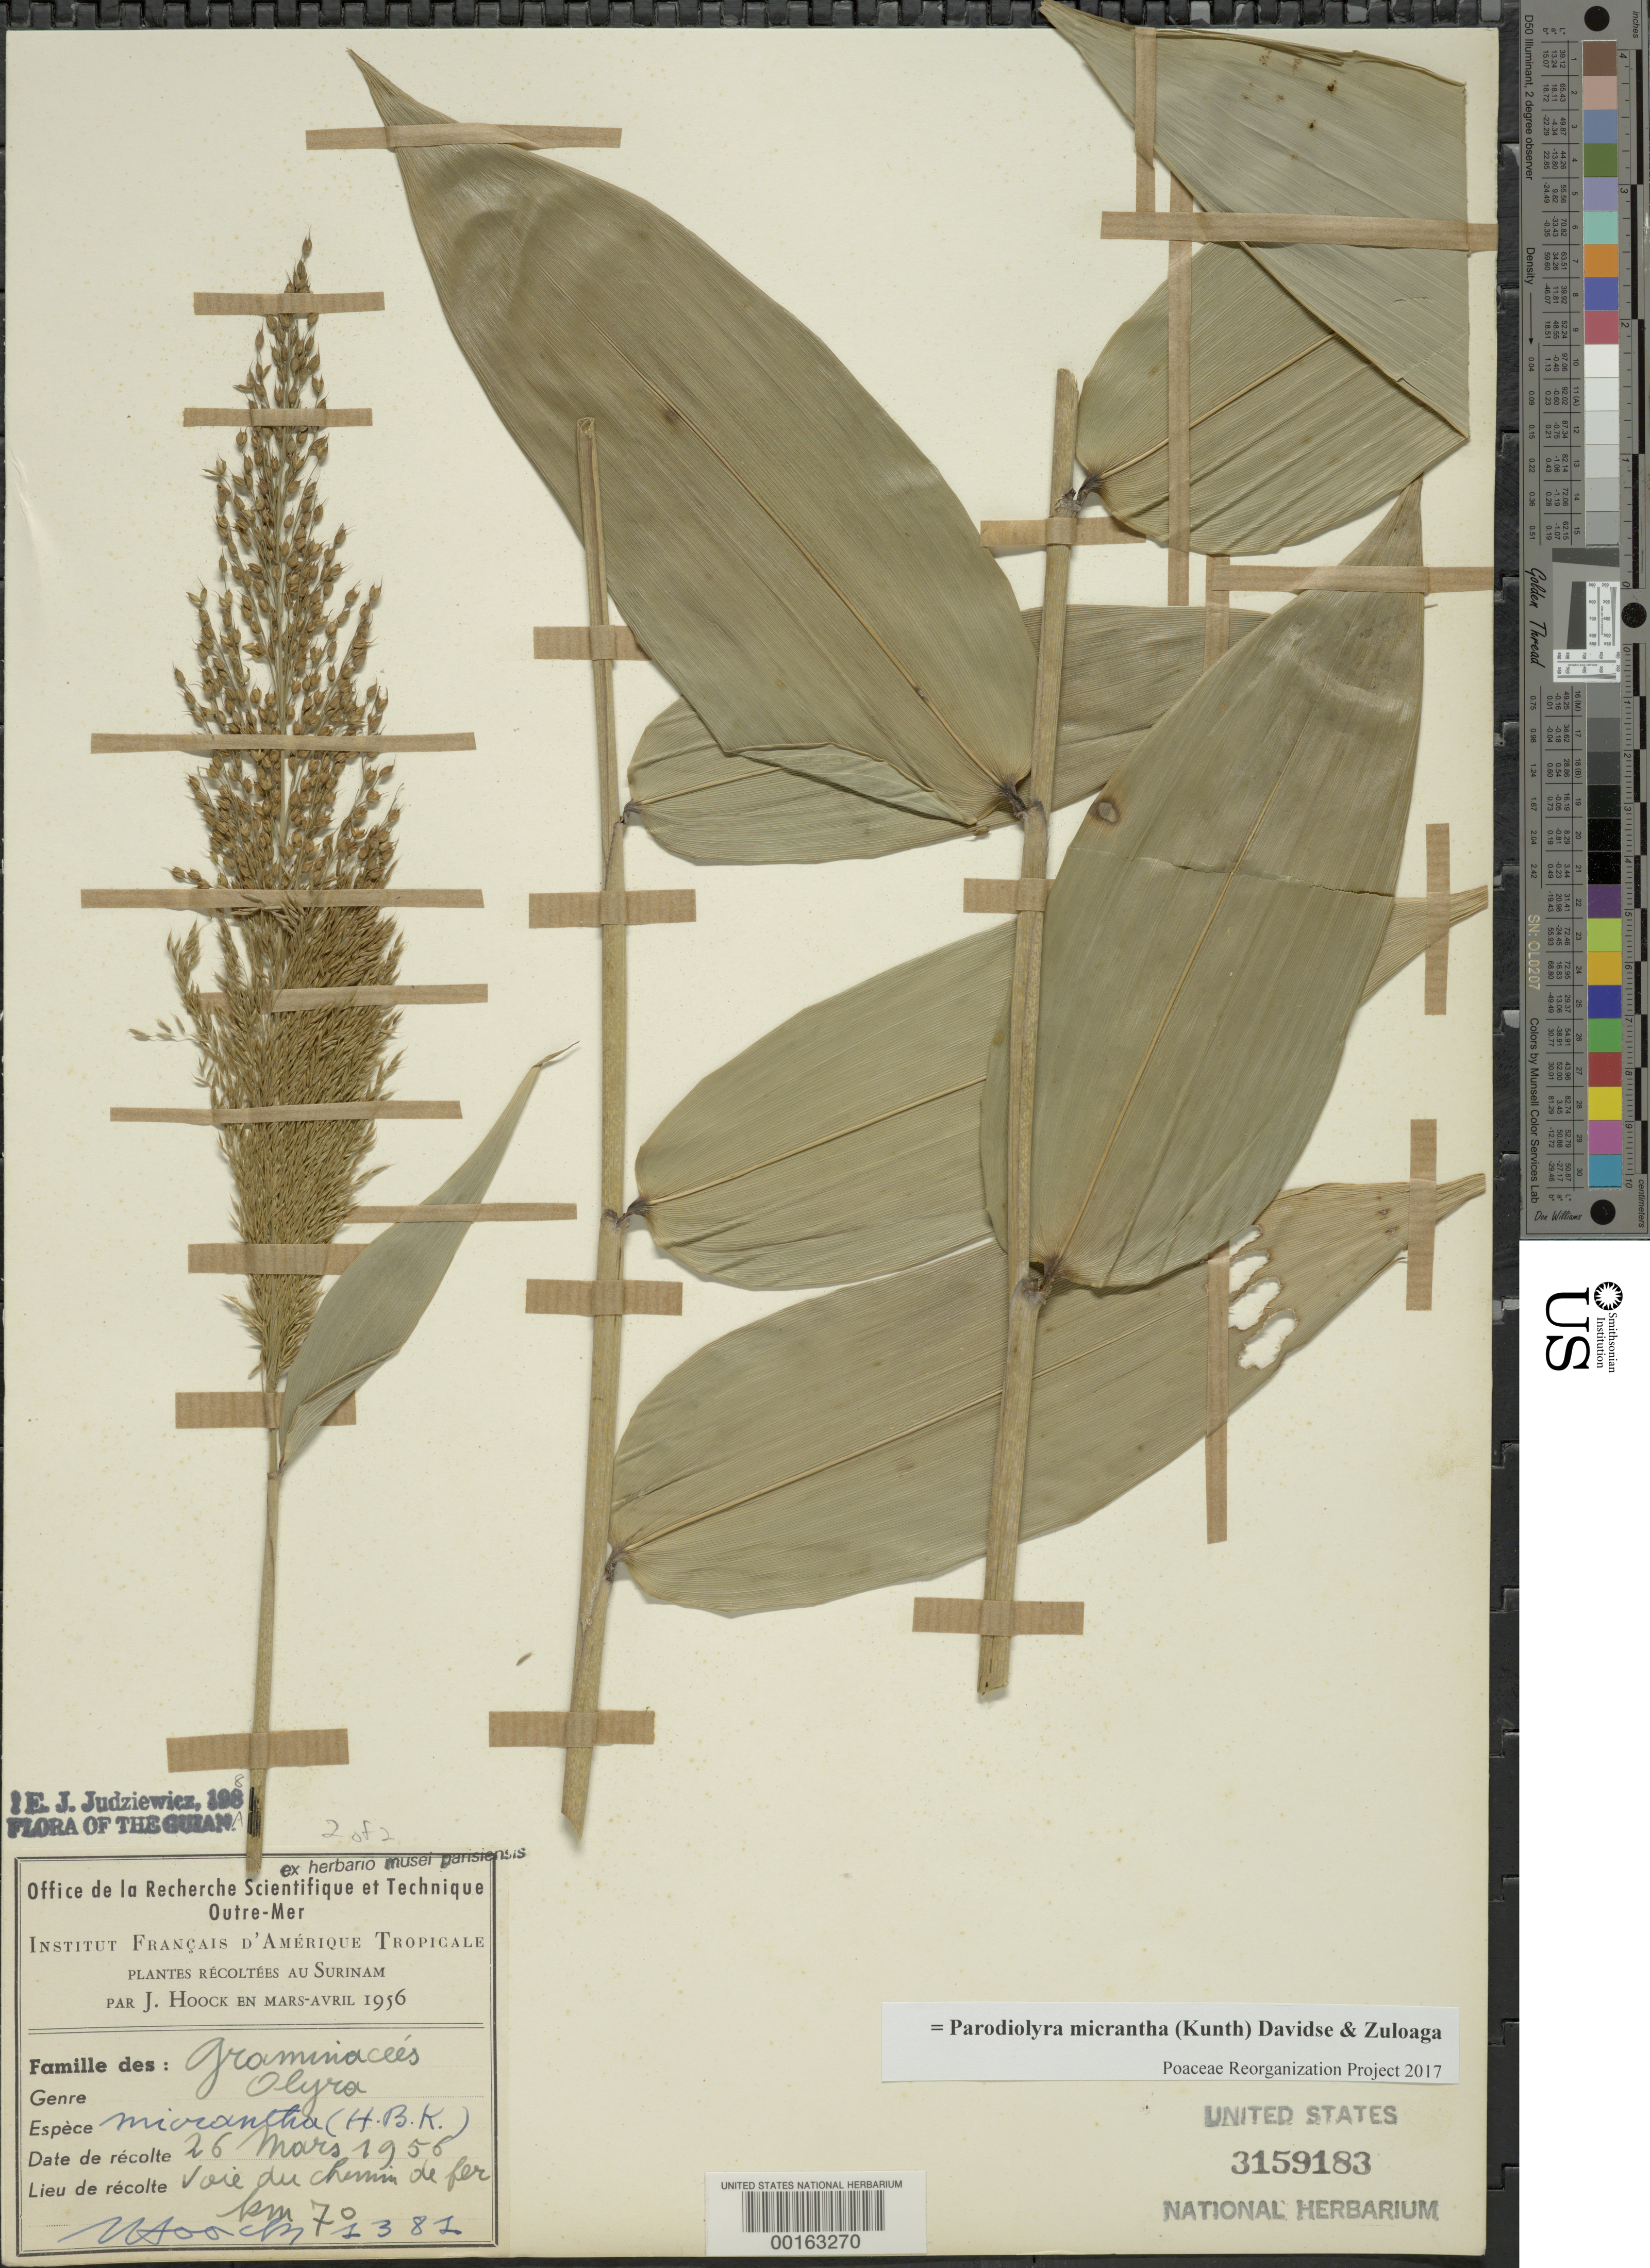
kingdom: Plantae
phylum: Tracheophyta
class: Liliopsida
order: Poales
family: Poaceae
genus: Parodiolyra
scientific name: Parodiolyra micrantha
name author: (Kunth) Davidse & Zuloaga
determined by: Poaceae Reorganization Project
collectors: J. Hoock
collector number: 1381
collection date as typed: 26 Mar 1956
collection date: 1956-03-26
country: Guyana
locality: Chemin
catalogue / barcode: US 3159183